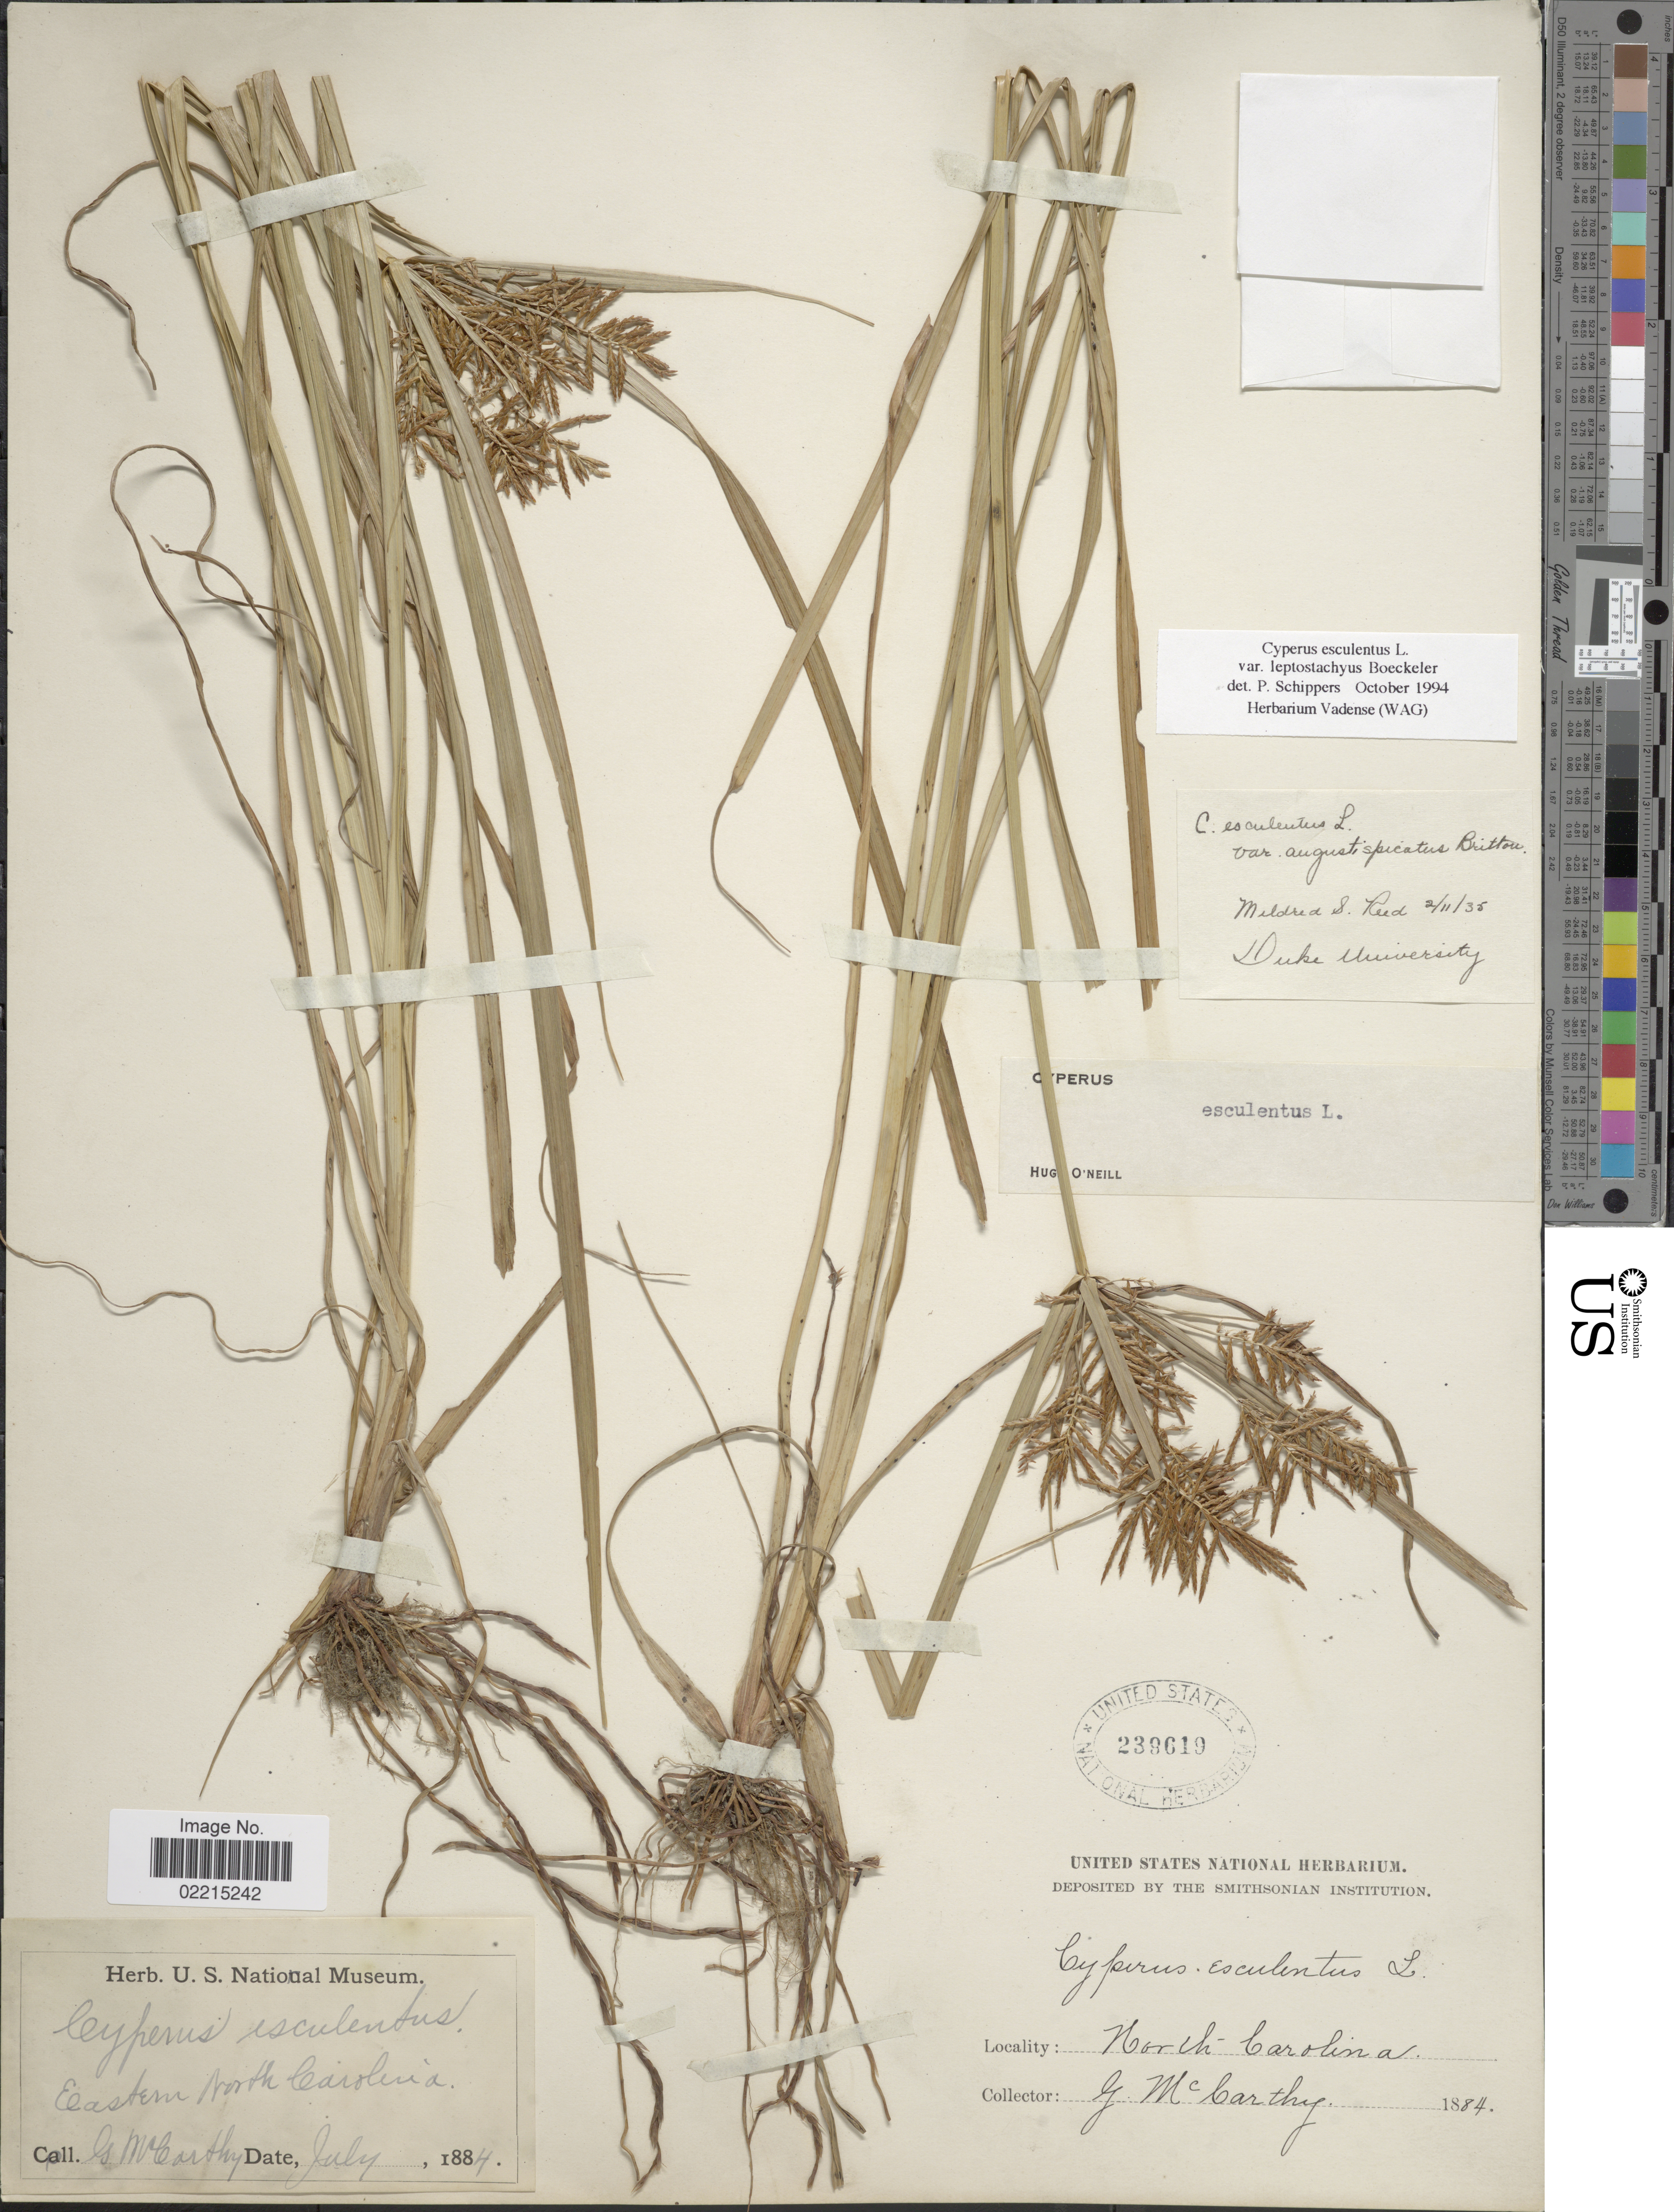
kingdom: Plantae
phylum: Tracheophyta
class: Liliopsida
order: Poales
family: Cyperaceae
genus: Cyperus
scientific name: Cyperus esculentus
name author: L.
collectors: G. McCarthy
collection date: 1884-07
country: United States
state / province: North Carolina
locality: Eastern North Carolina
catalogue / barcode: US 238619